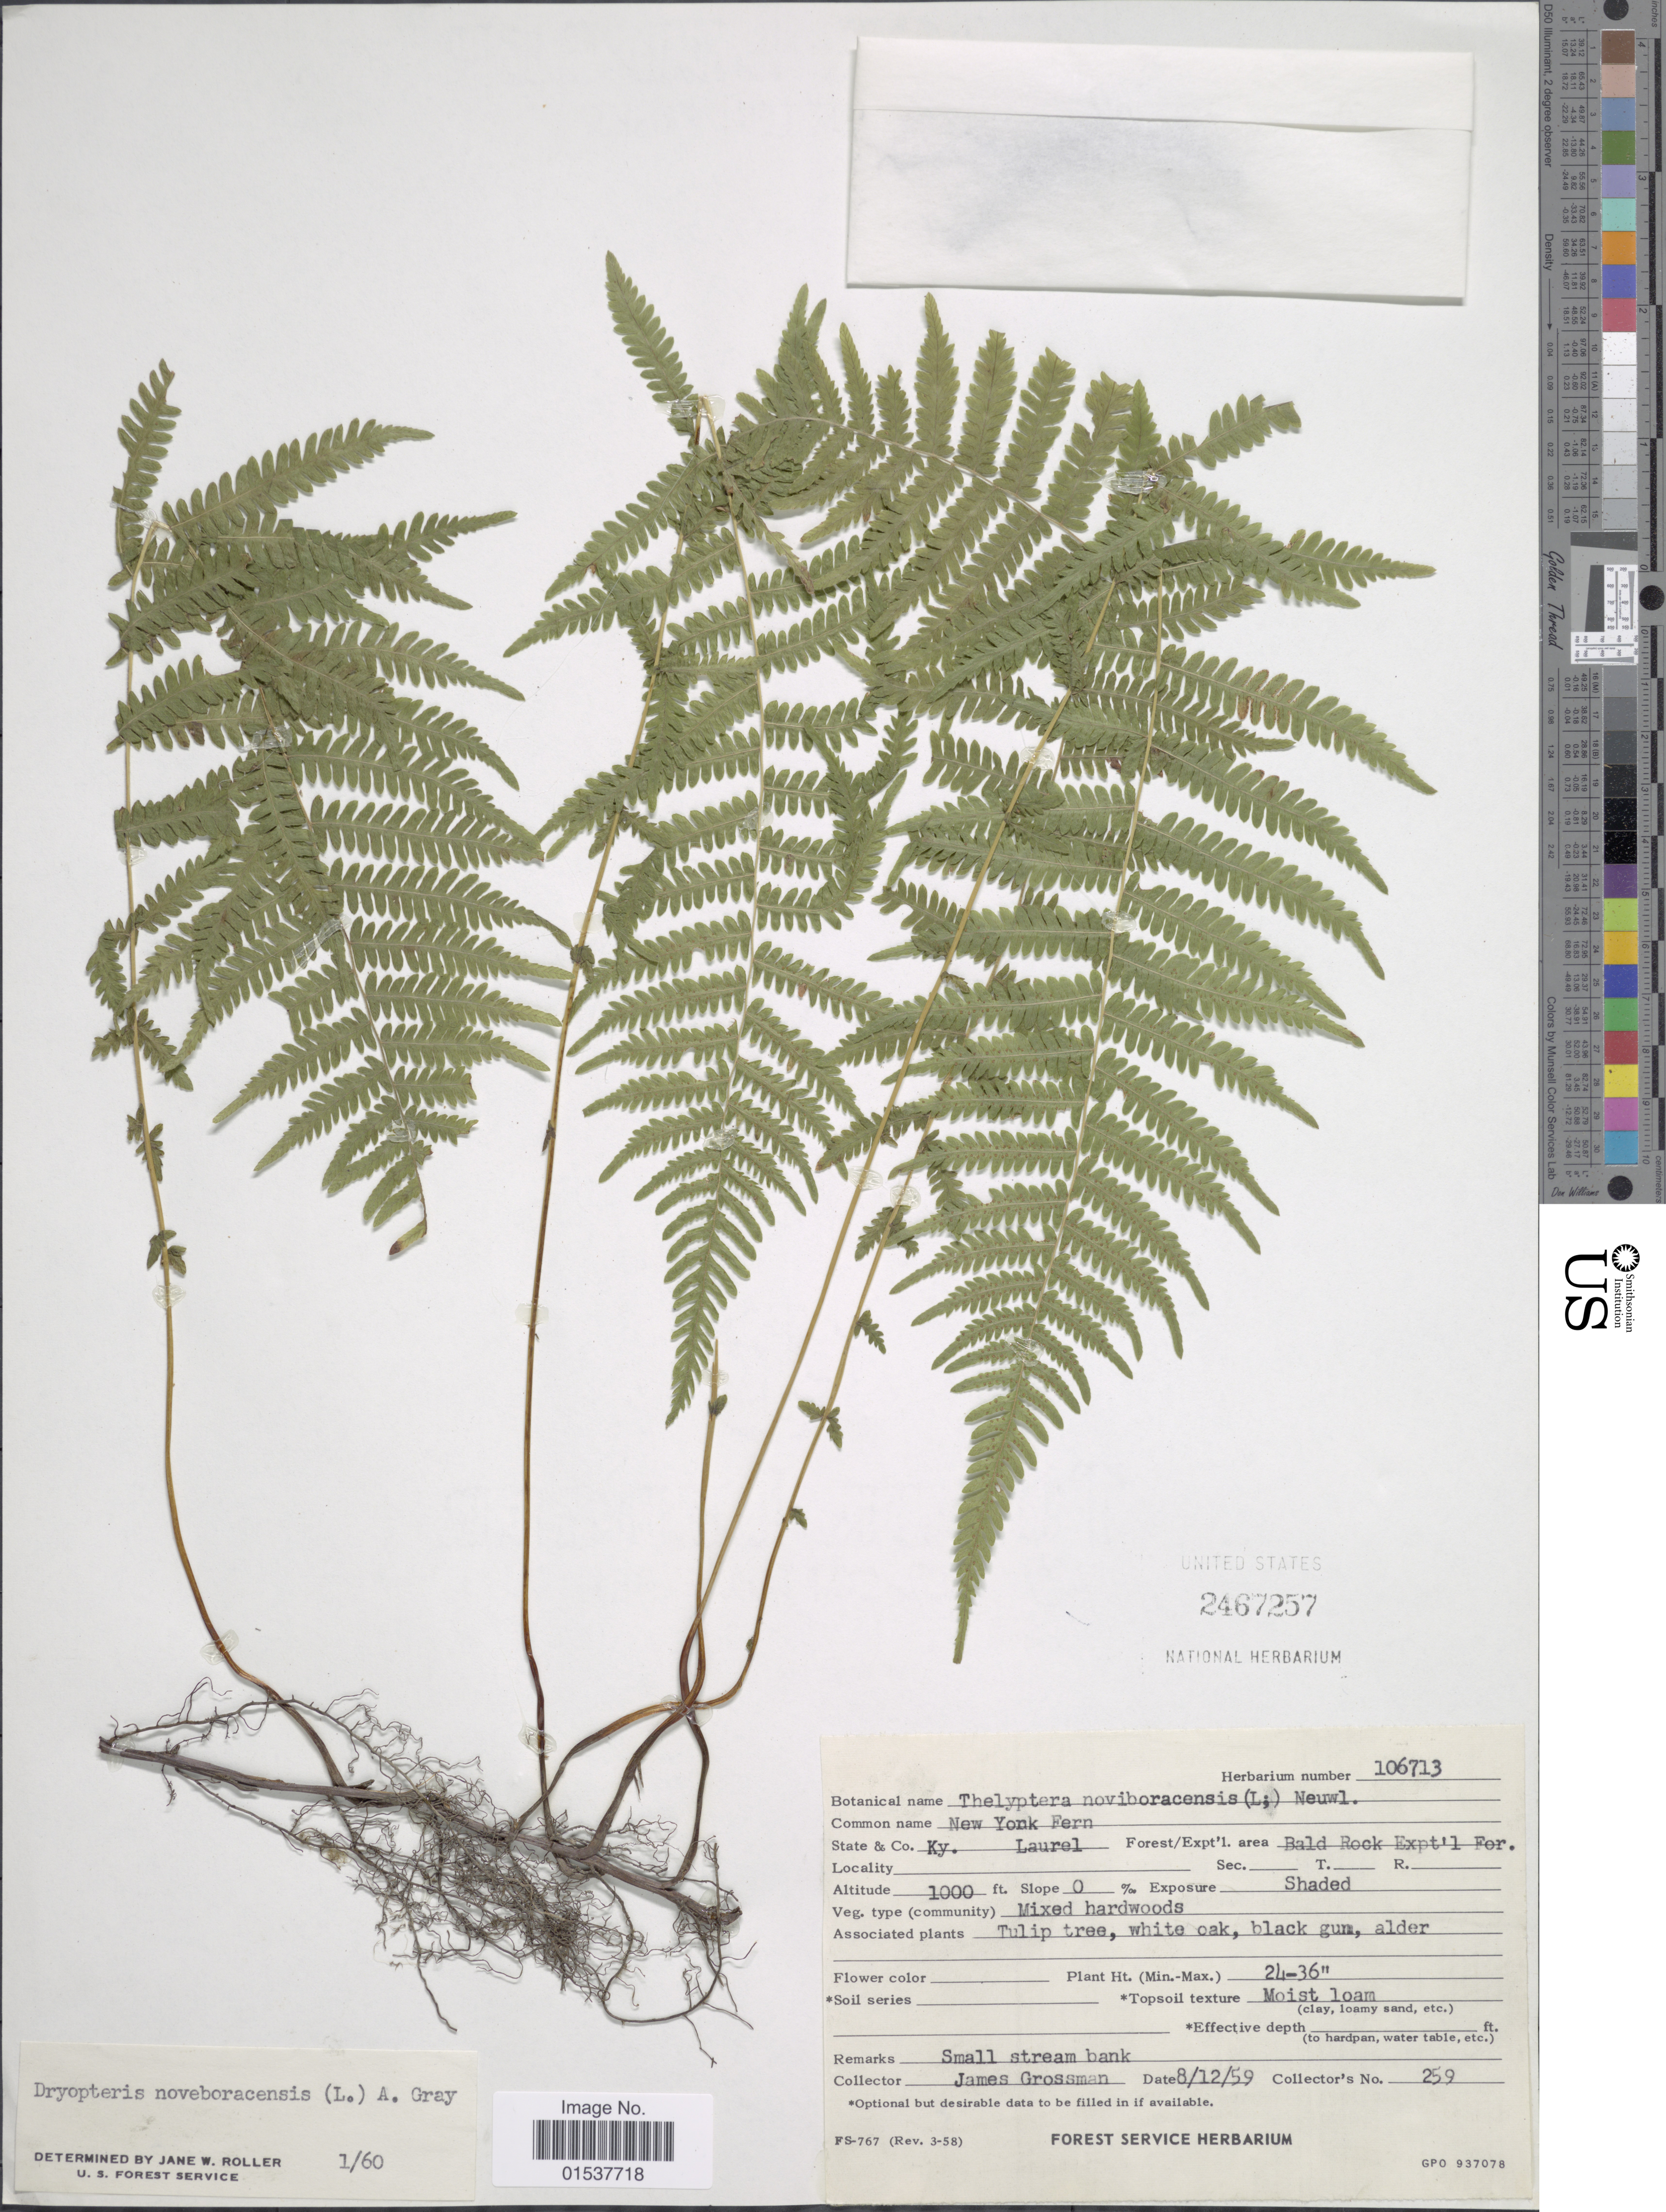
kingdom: Plantae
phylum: Tracheophyta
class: Polypodiopsida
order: Polypodiales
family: Thelypteridaceae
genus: Parathelypteris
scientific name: Parathelypteris noveboracensis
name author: (L.) Ching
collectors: J. Grossman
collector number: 259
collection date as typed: Transcribed d/m/y: 12/8/59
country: United States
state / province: Kentucky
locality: Ky. Laurel, Bald Rock Expt'l Fer.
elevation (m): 305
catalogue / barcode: US 2467257